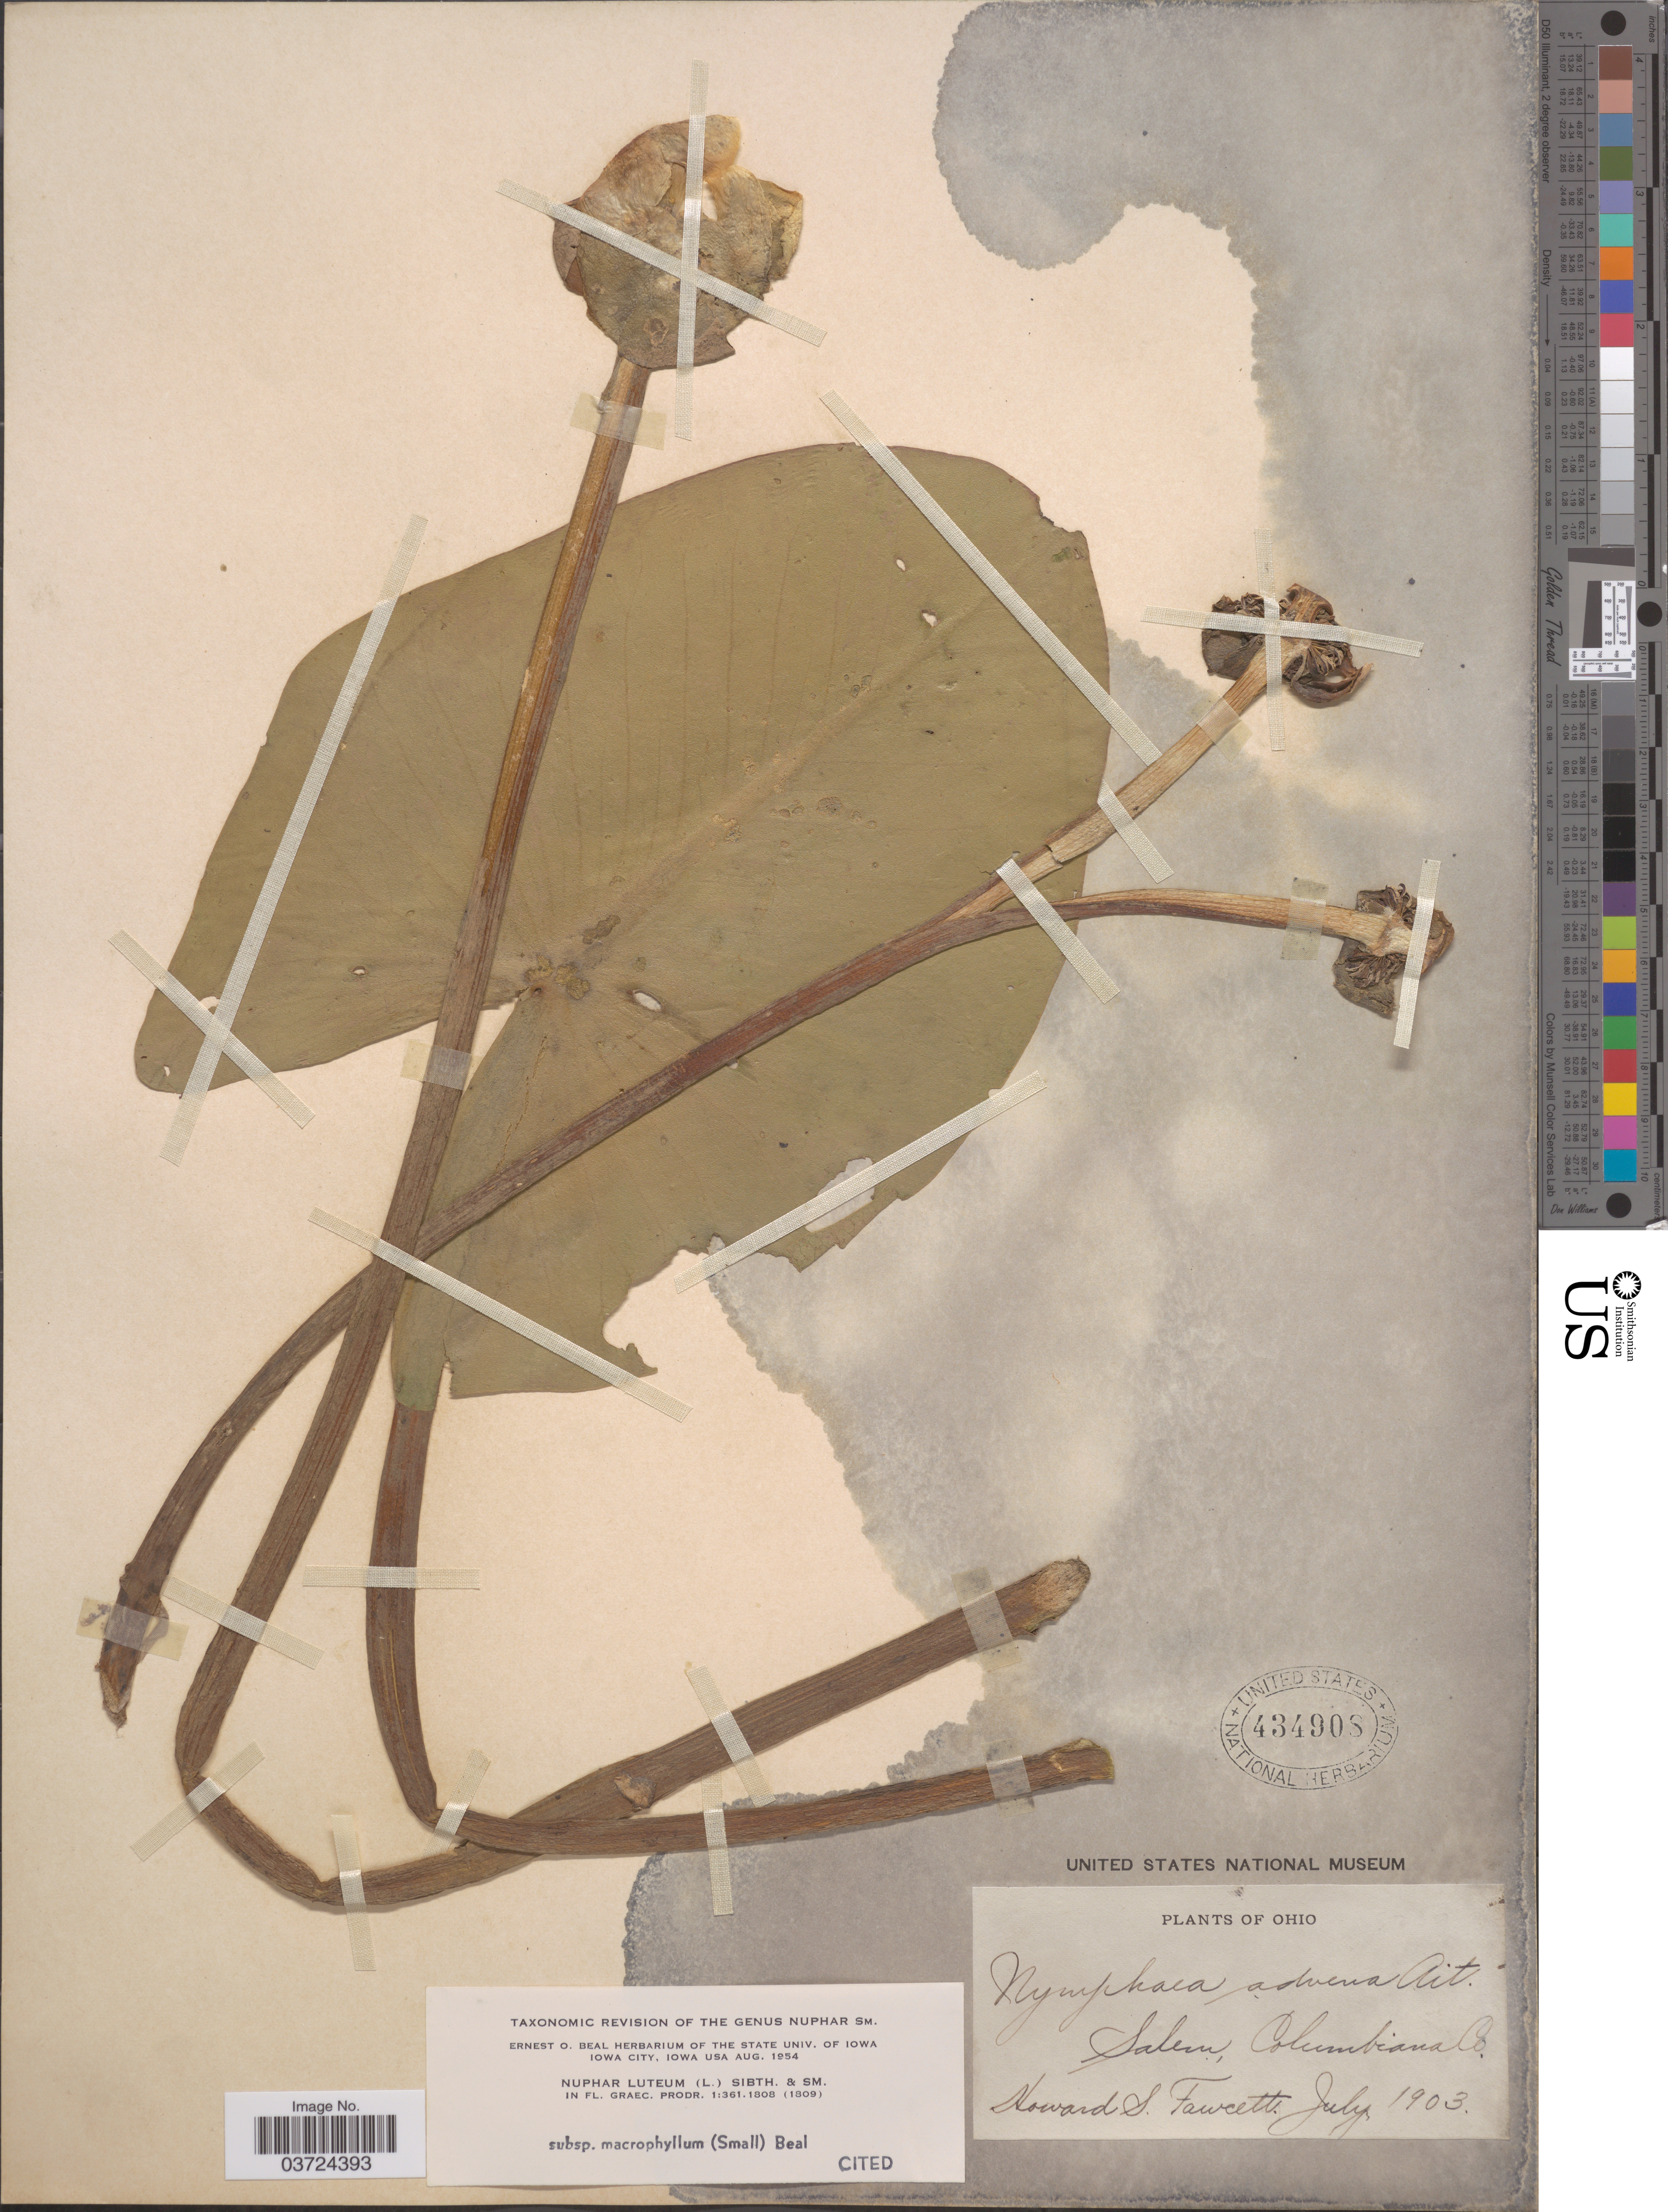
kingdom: Plantae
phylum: Tracheophyta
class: Magnoliopsida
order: Nymphaeales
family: Nymphaeaceae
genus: Nuphar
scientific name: Nuphar advena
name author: (Aiton) W.T. Aiton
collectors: H. Fawcett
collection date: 1903-07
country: United States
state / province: Ohio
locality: Salem, Columbiana Co.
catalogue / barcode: US 434908